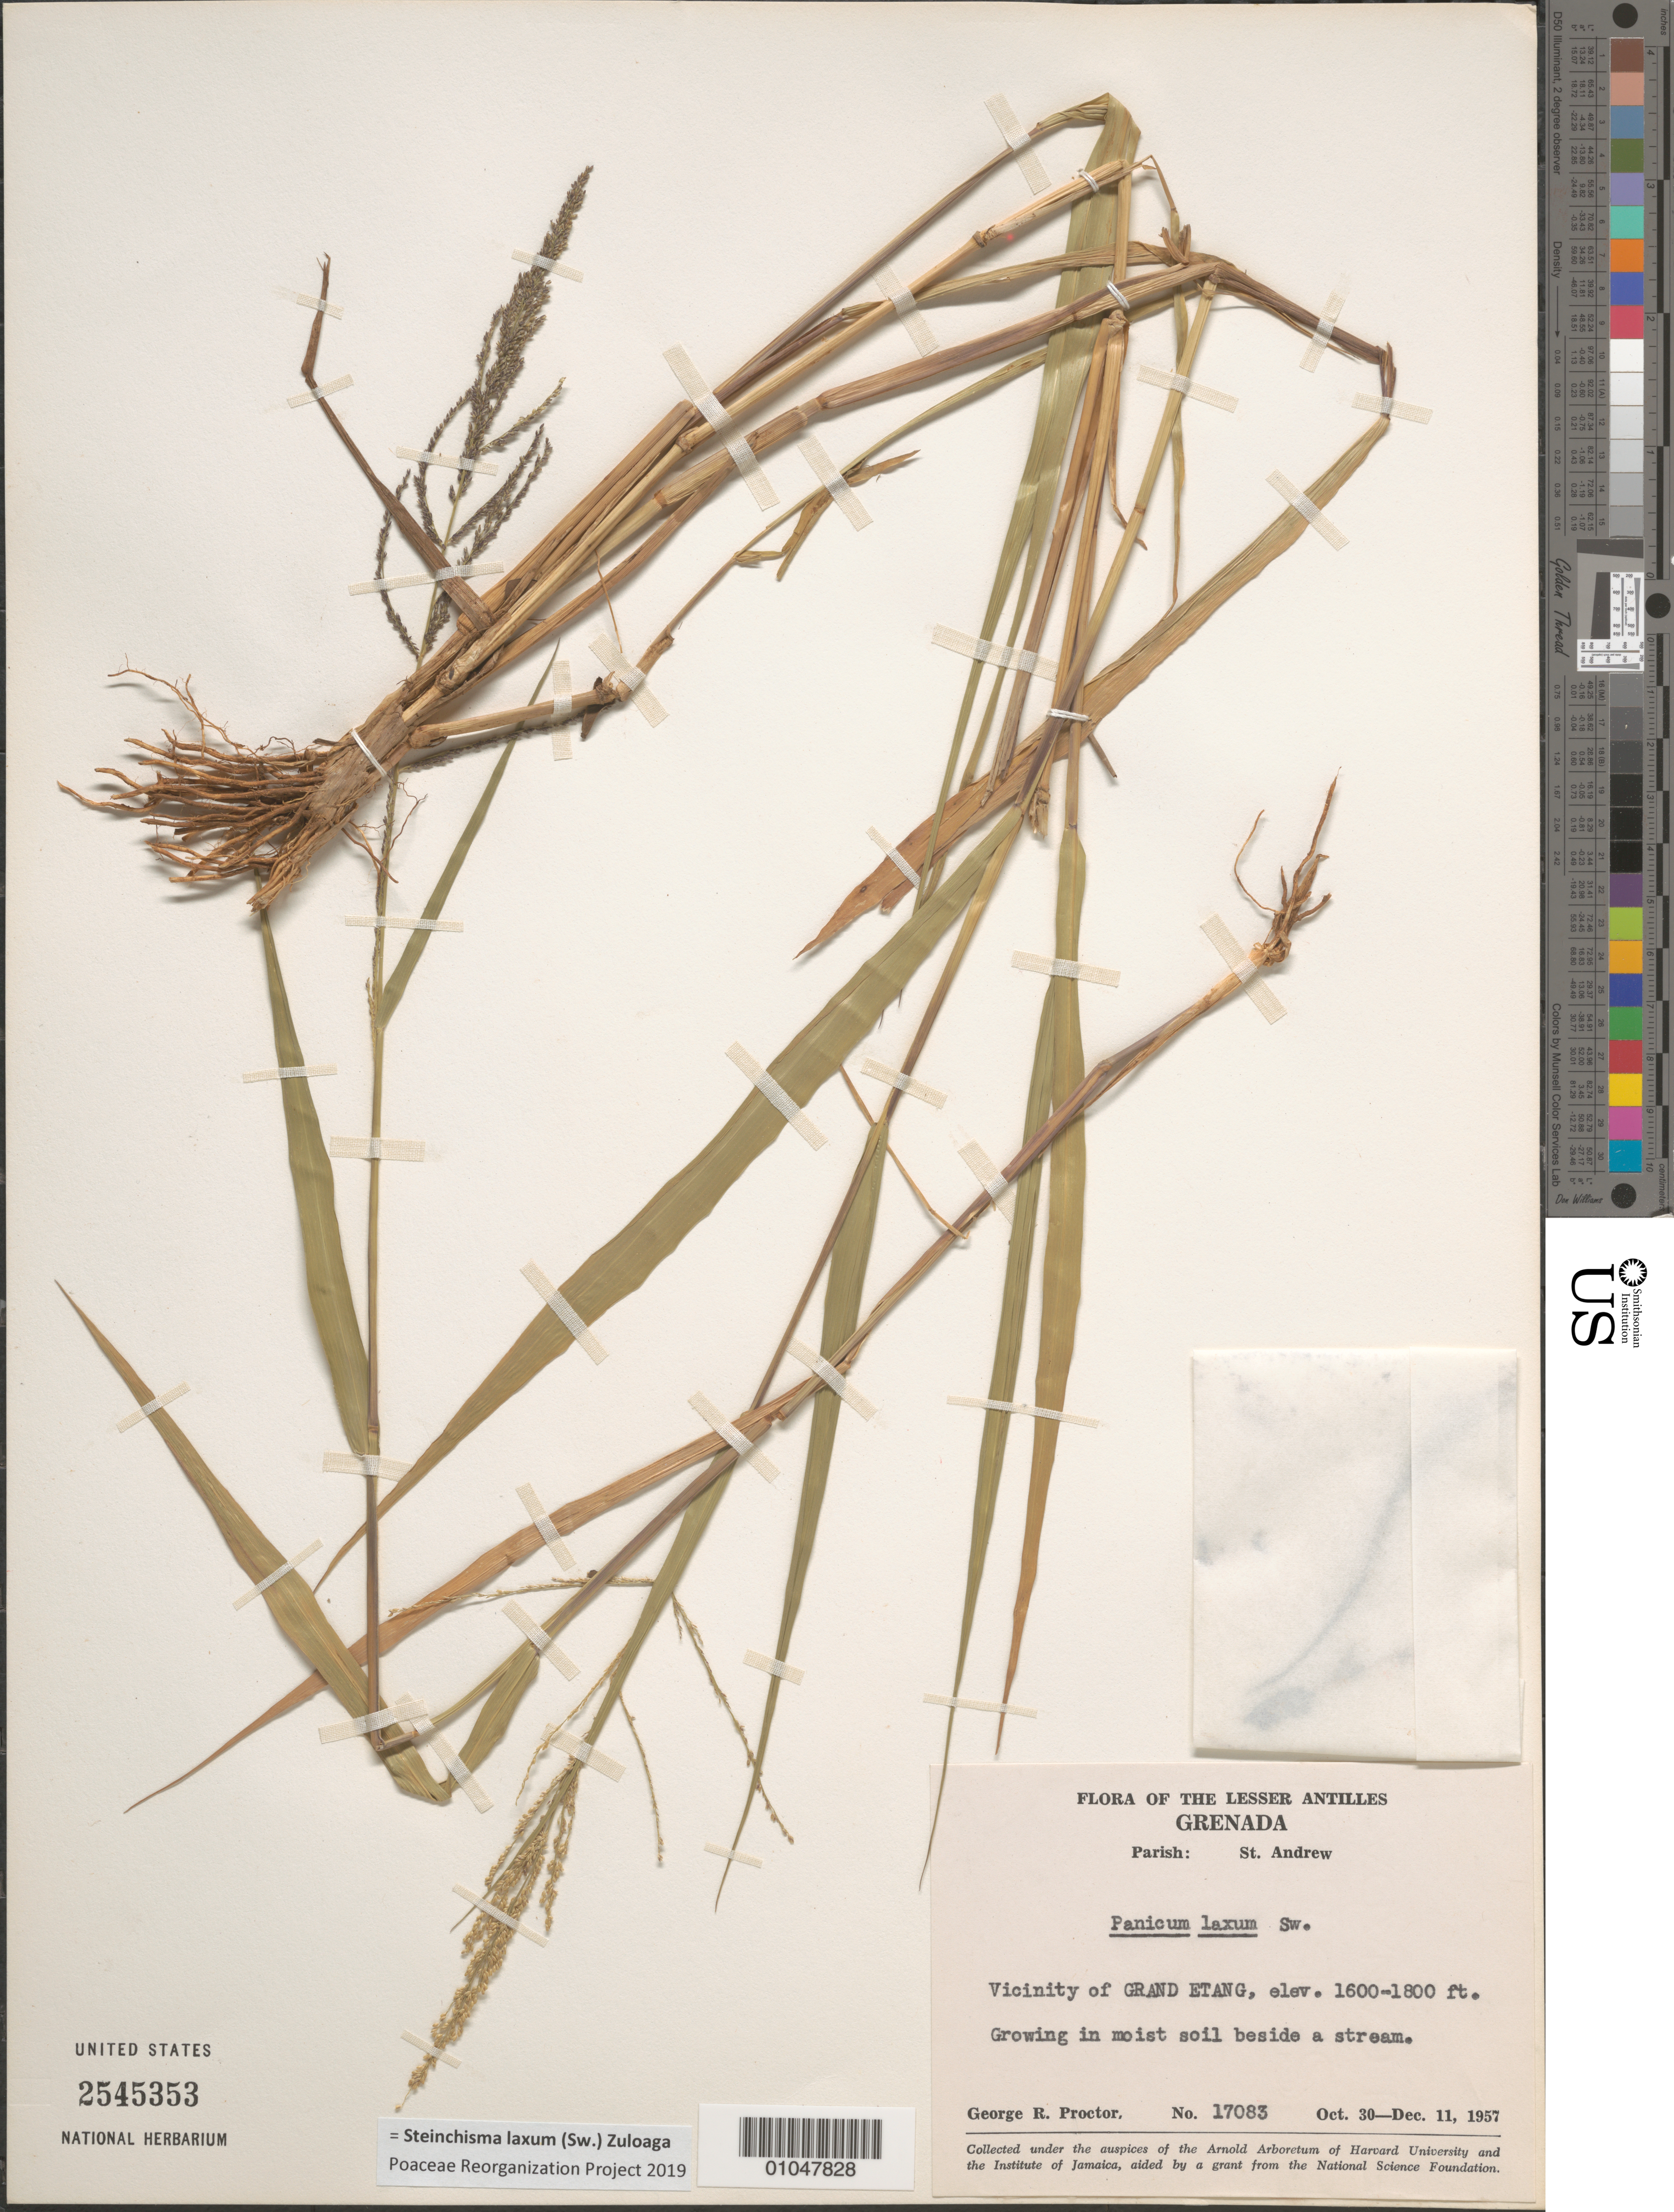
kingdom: Plantae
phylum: Tracheophyta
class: Liliopsida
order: Poales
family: Poaceae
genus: Panicum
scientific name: Panicum laxum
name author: Sw.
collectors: G. R. Proctor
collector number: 17083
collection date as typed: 30 Oct 1957 to 11 Dec 1957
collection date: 1957-10-30/1957-12-11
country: Grenada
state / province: Saint Andrew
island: Grenada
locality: Vic of Grand Etang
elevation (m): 488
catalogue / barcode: US 2545353